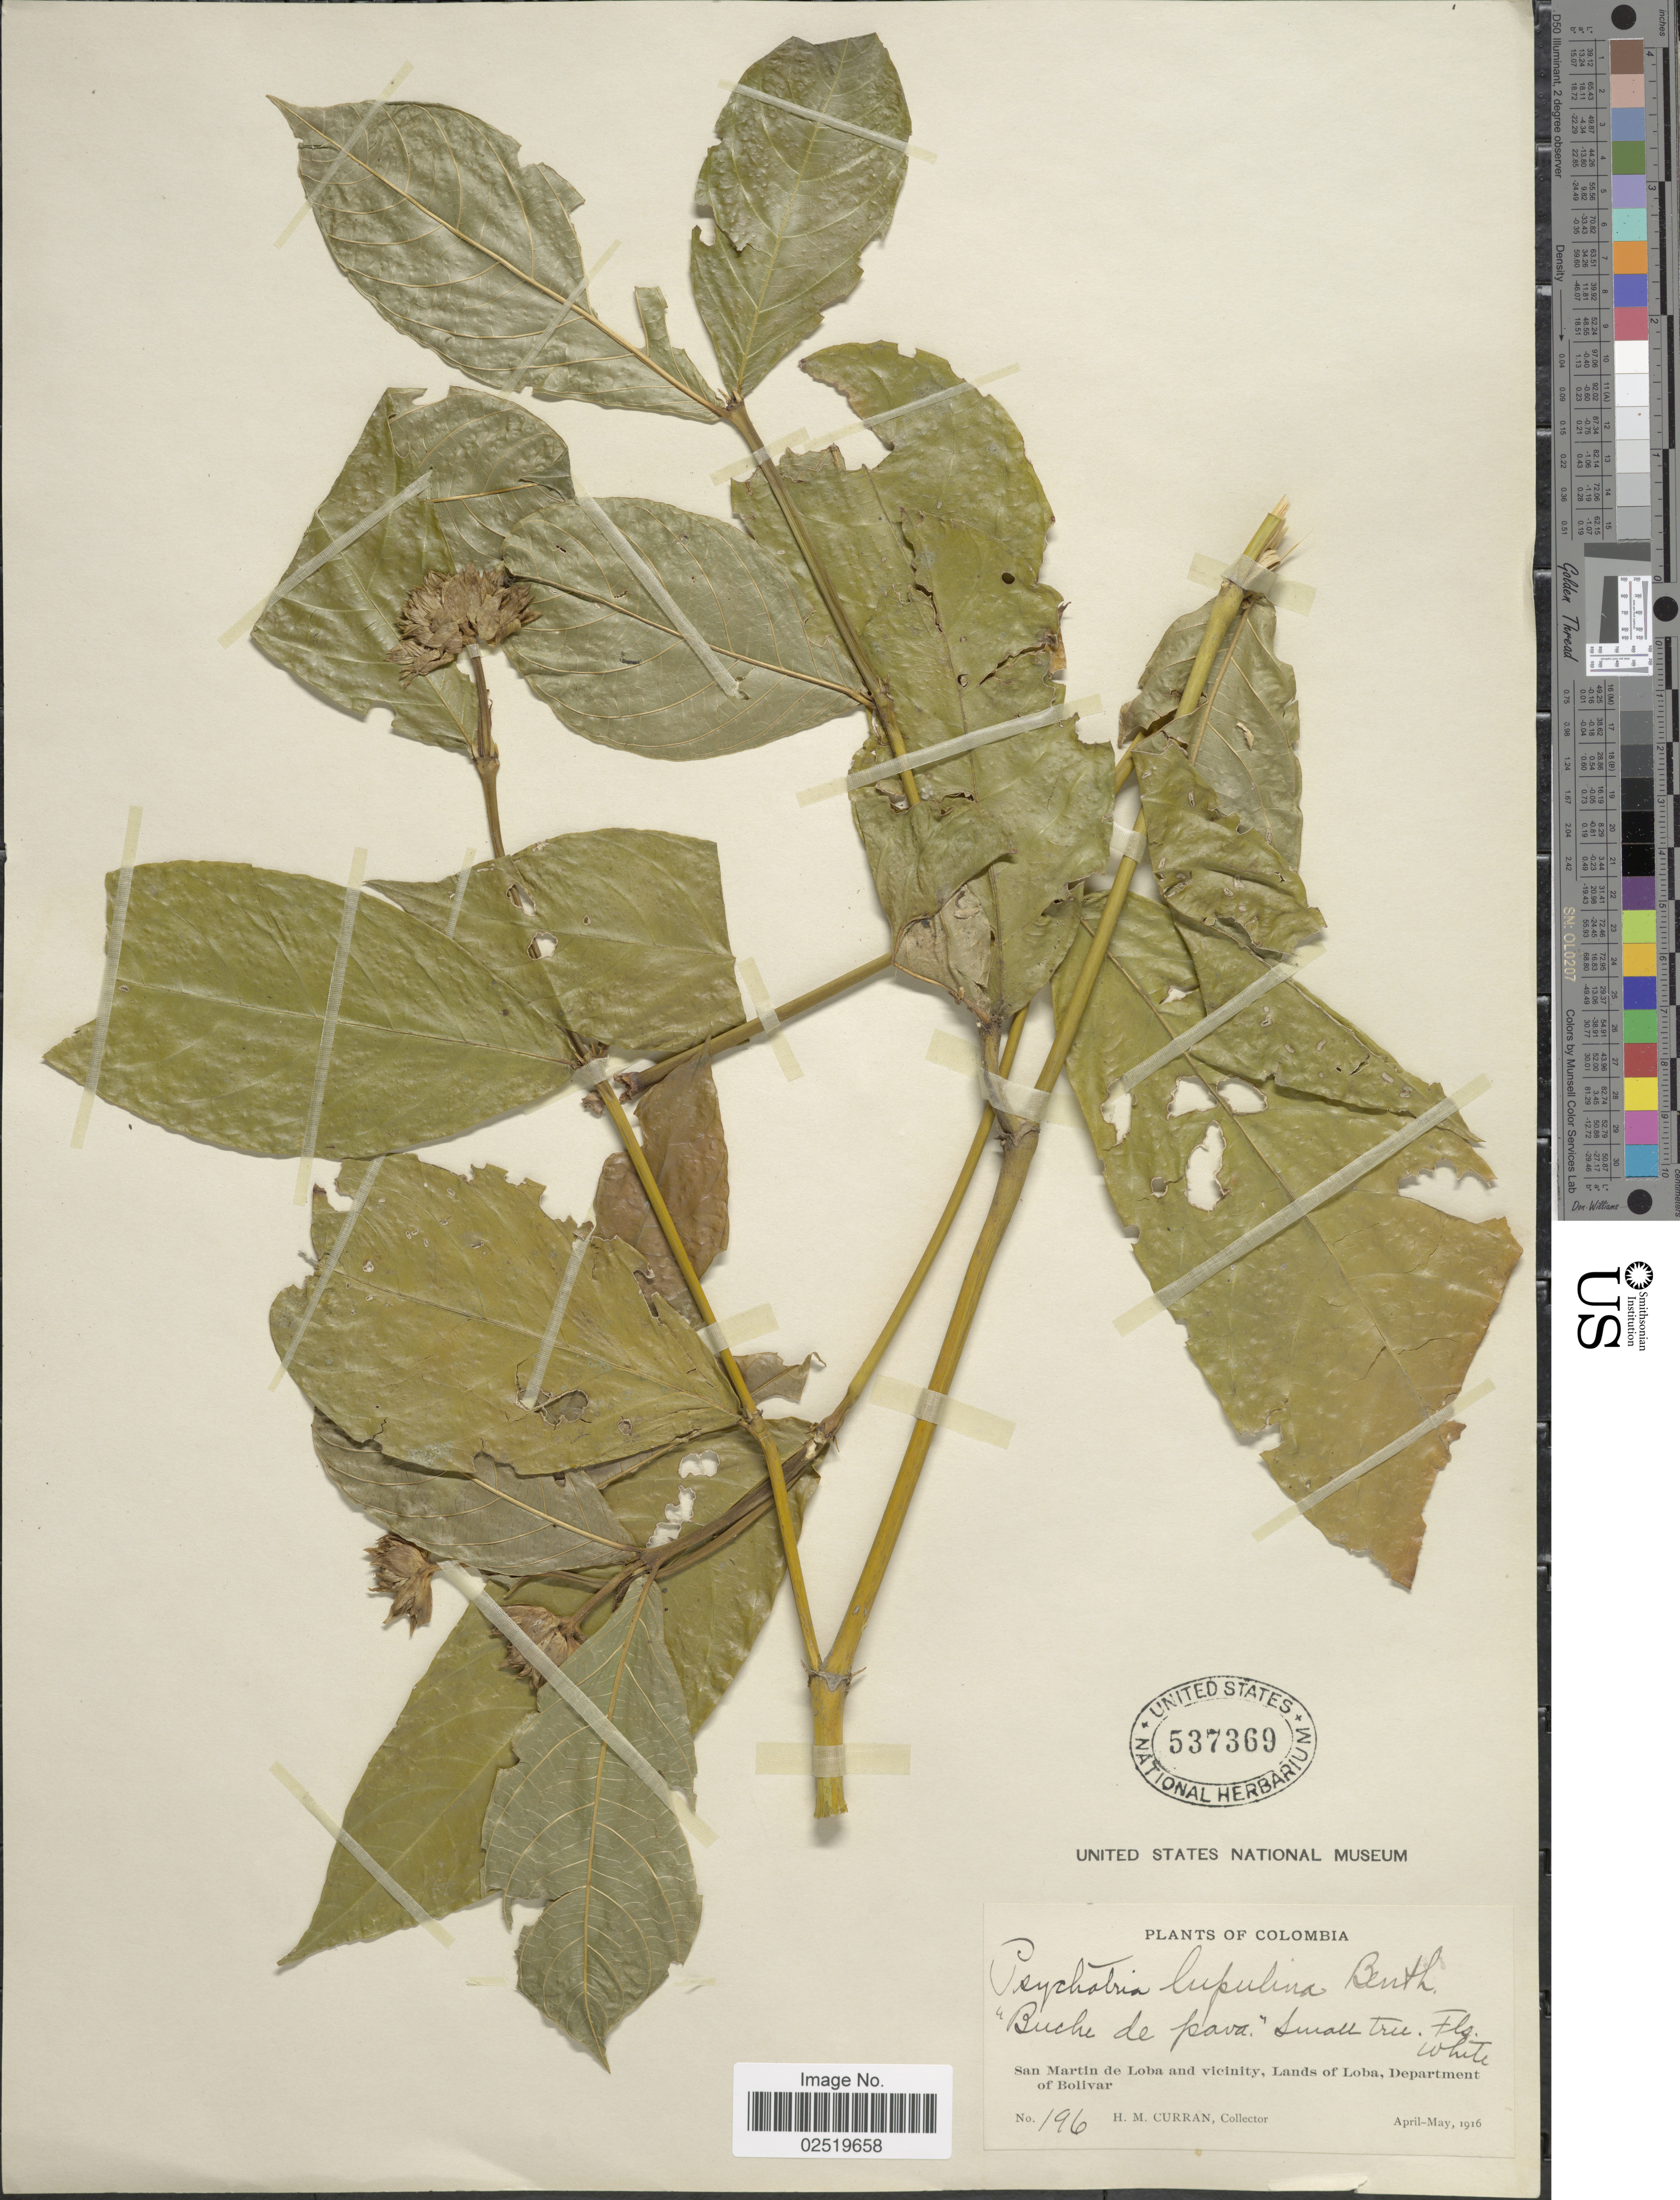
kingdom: Plantae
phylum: Tracheophyta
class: Magnoliopsida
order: Gentianales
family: Rubiaceae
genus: Psychotria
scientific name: Psychotria lupulina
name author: Benth.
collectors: H. M. Curran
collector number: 196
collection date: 1916-04/1916-05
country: Colombia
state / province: Bolívar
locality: San Martin de Loba and vicinity, Lands of Loba.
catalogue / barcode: US 537369